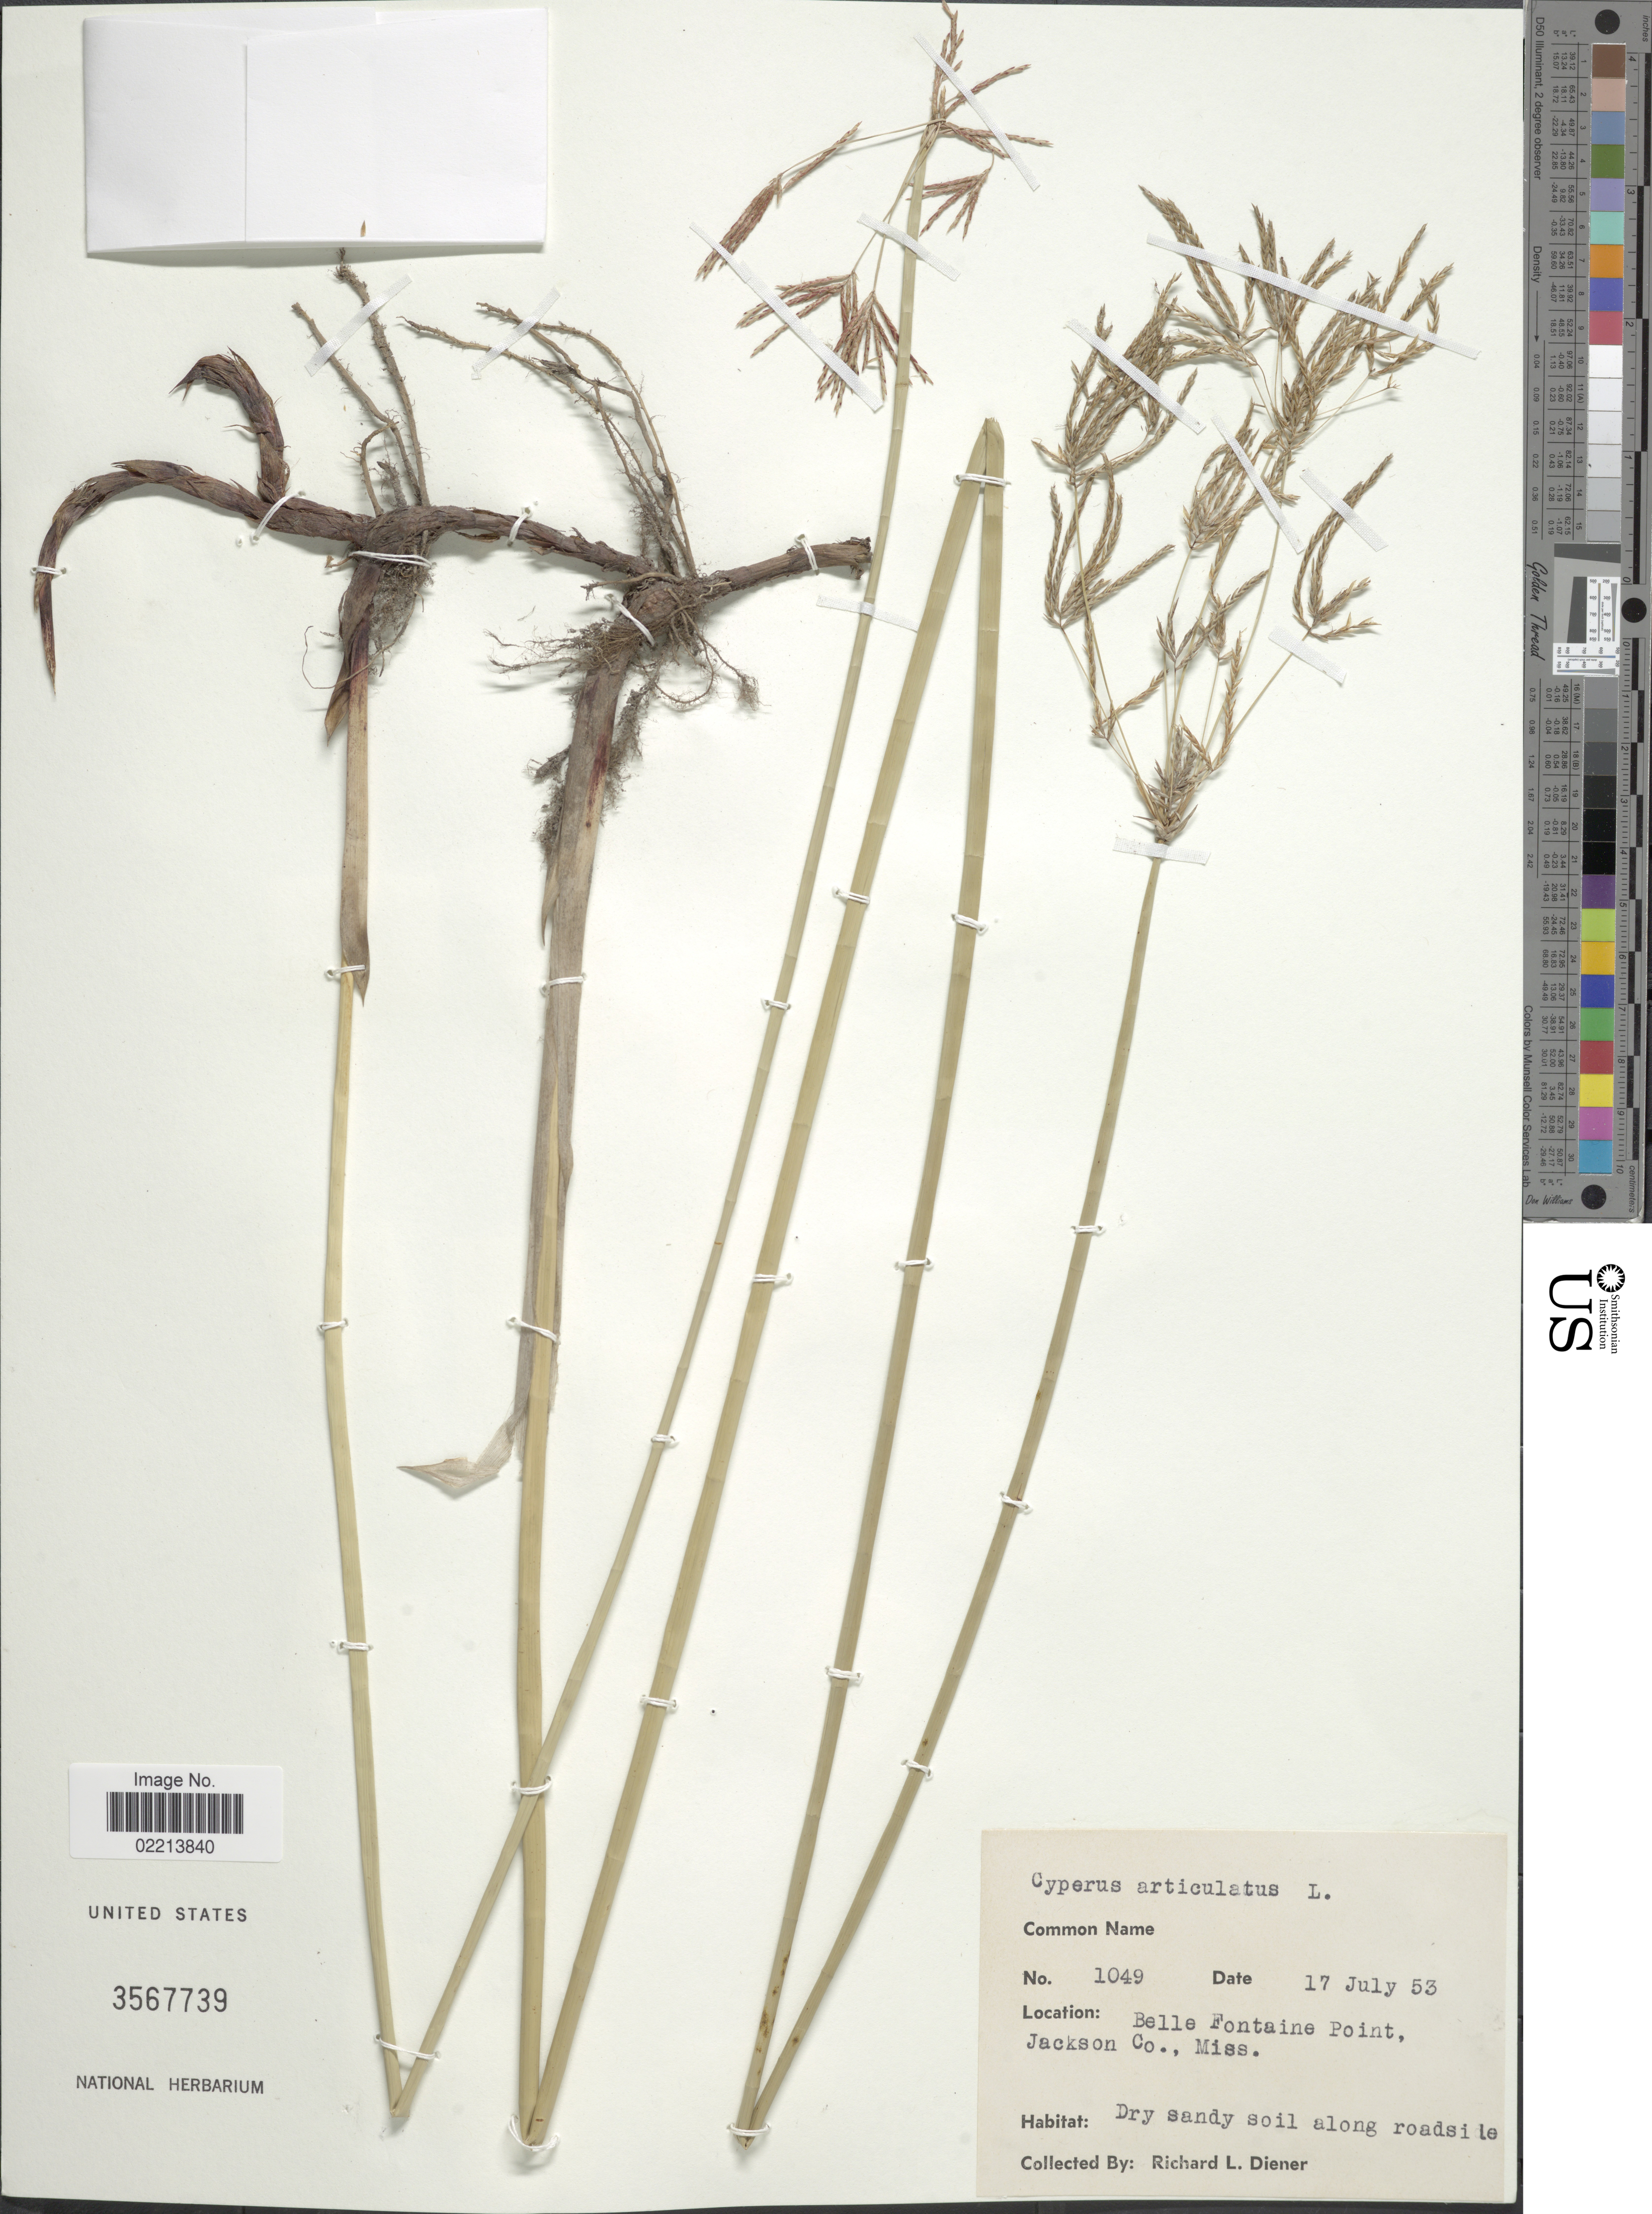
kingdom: Plantae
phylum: Tracheophyta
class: Liliopsida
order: Poales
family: Cyperaceae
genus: Cyperus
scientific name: Cyperus articulatus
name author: L.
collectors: R. Diener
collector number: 1049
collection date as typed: Transcribed d/m/y: 17/7/53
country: United States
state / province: Mississippi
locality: Belle Fontaine Point. Jackson Co., Miss.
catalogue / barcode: US 3567739